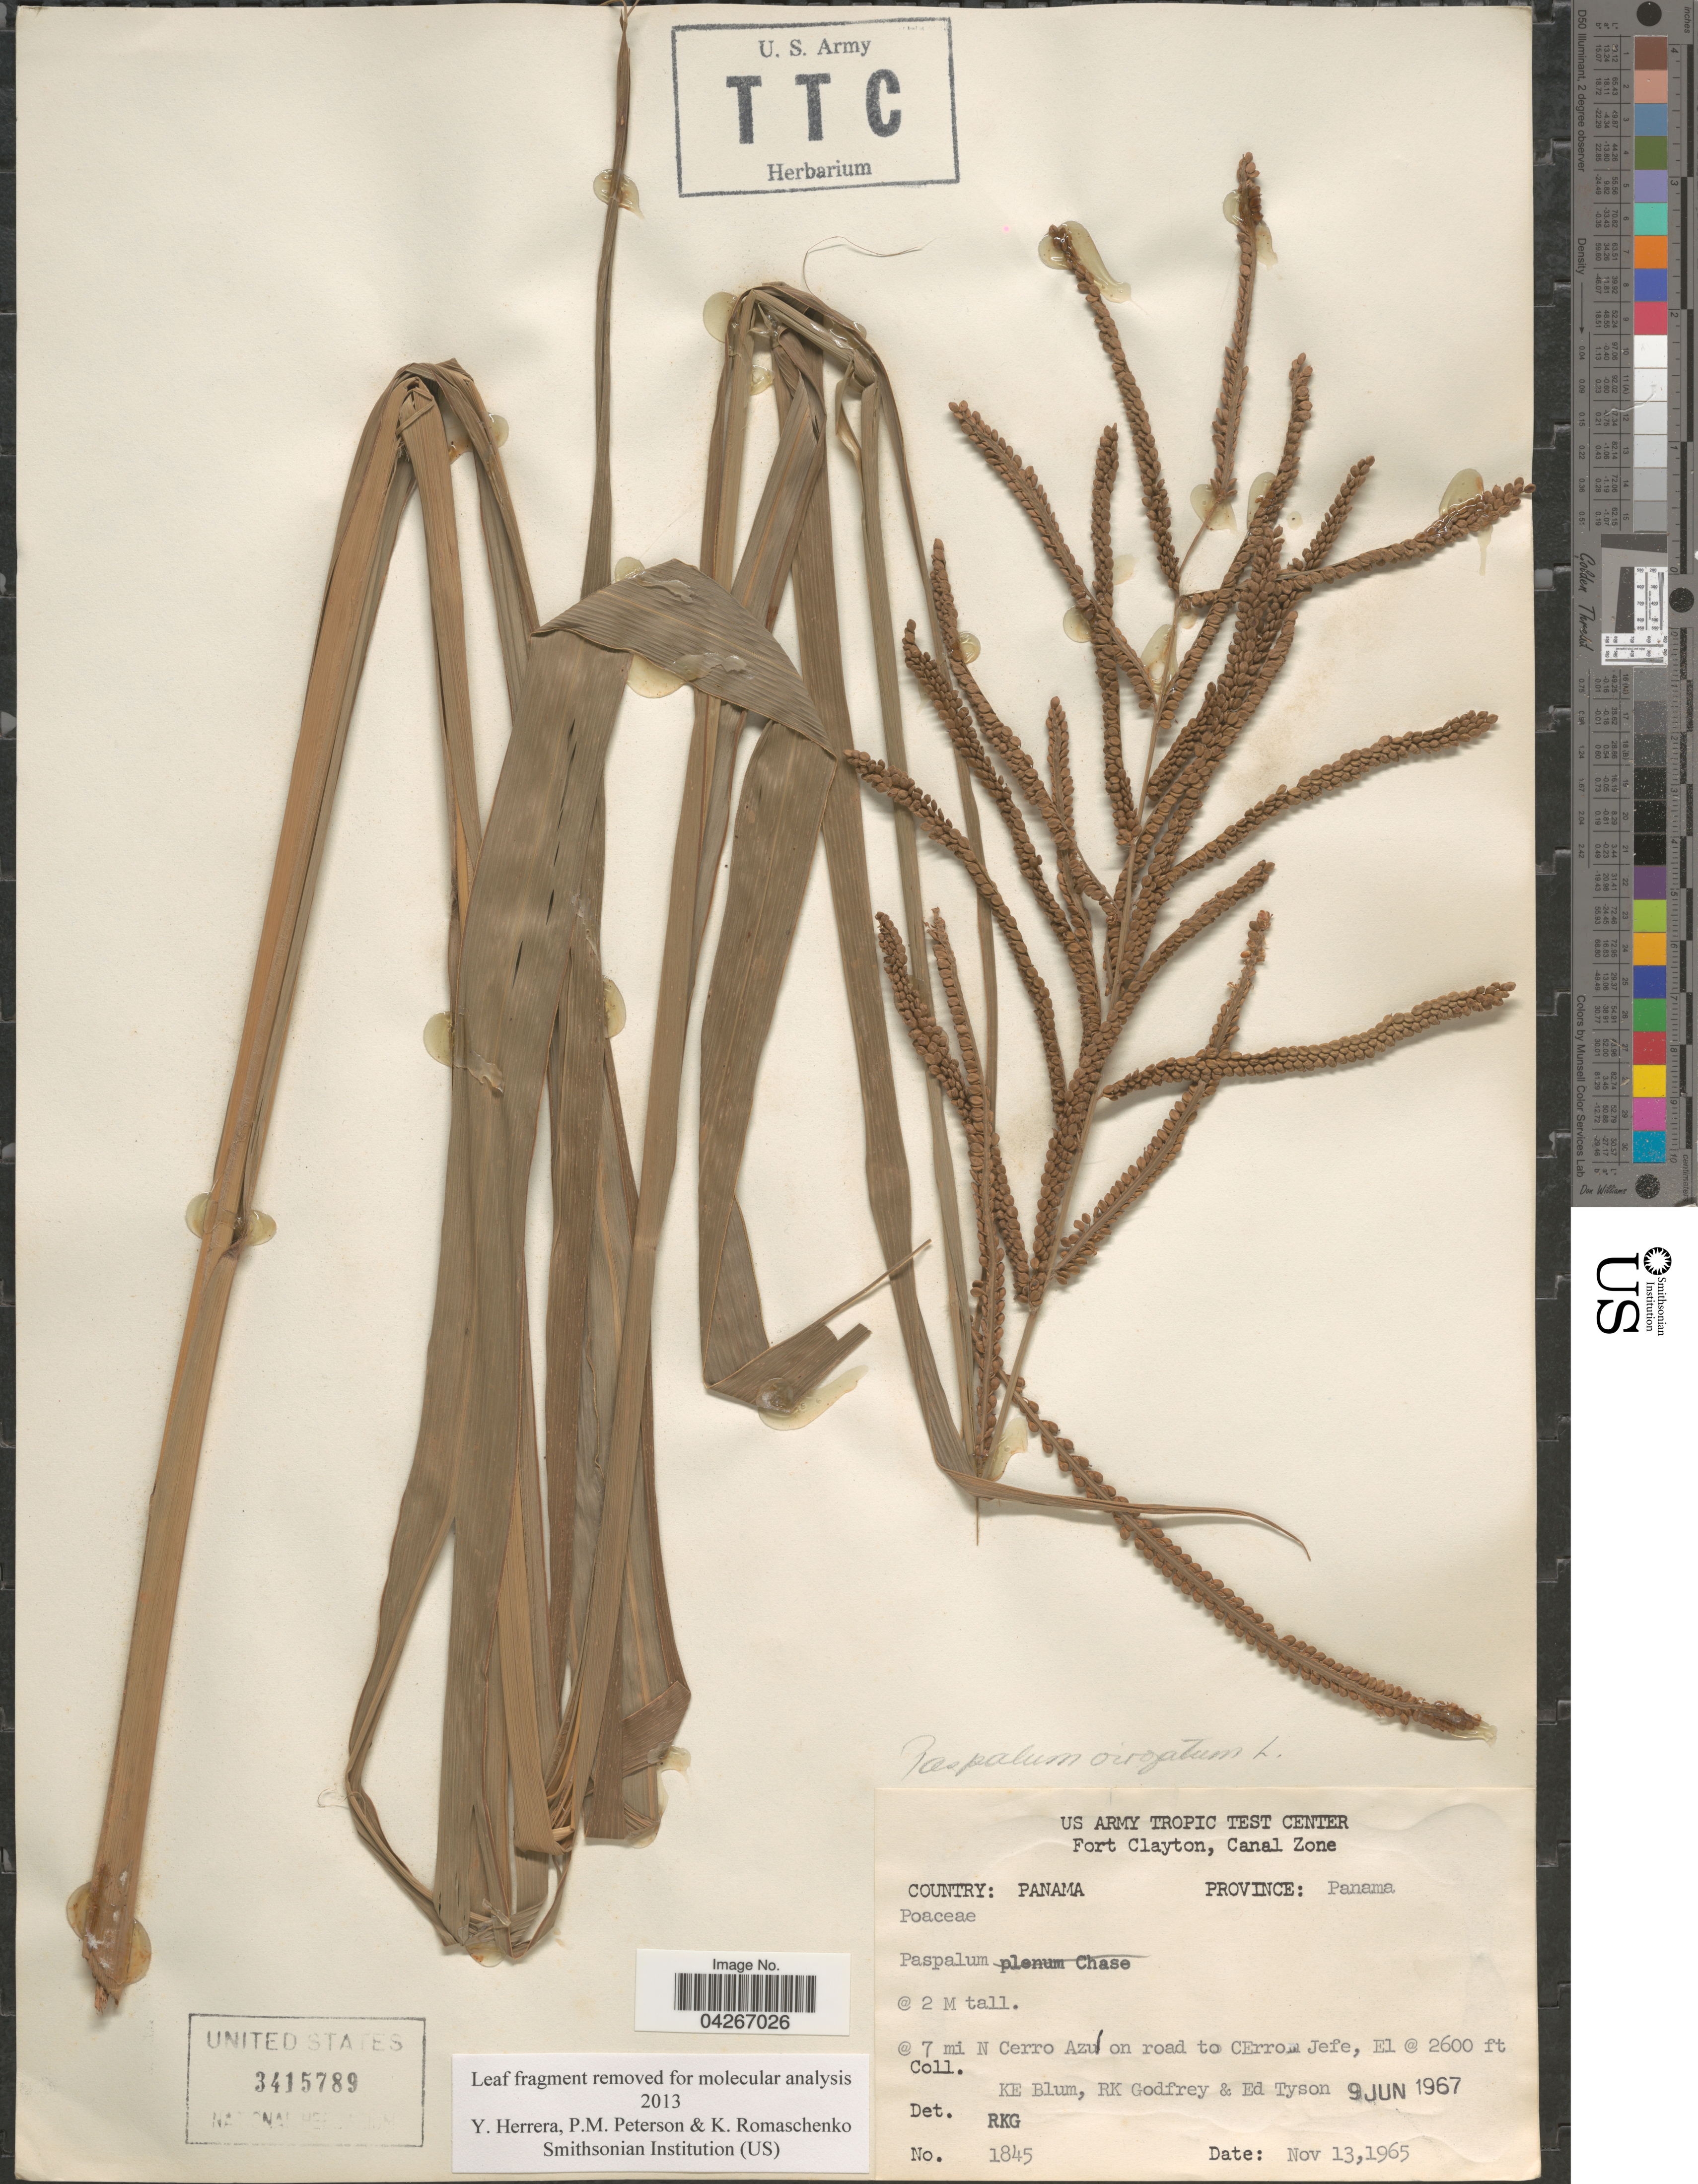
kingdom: Plantae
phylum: Tracheophyta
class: Liliopsida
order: Poales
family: Poaceae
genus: Paspalum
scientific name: Paspalum paniculatum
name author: L.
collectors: K. E. Blum, R. K. Godfrey & E. Tyson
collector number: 1845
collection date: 1965-11-13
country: Panama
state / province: Panamá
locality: @ 7 mi N Cerro Azu on roafd to Cerron Jefe.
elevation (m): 792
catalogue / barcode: US 3415789